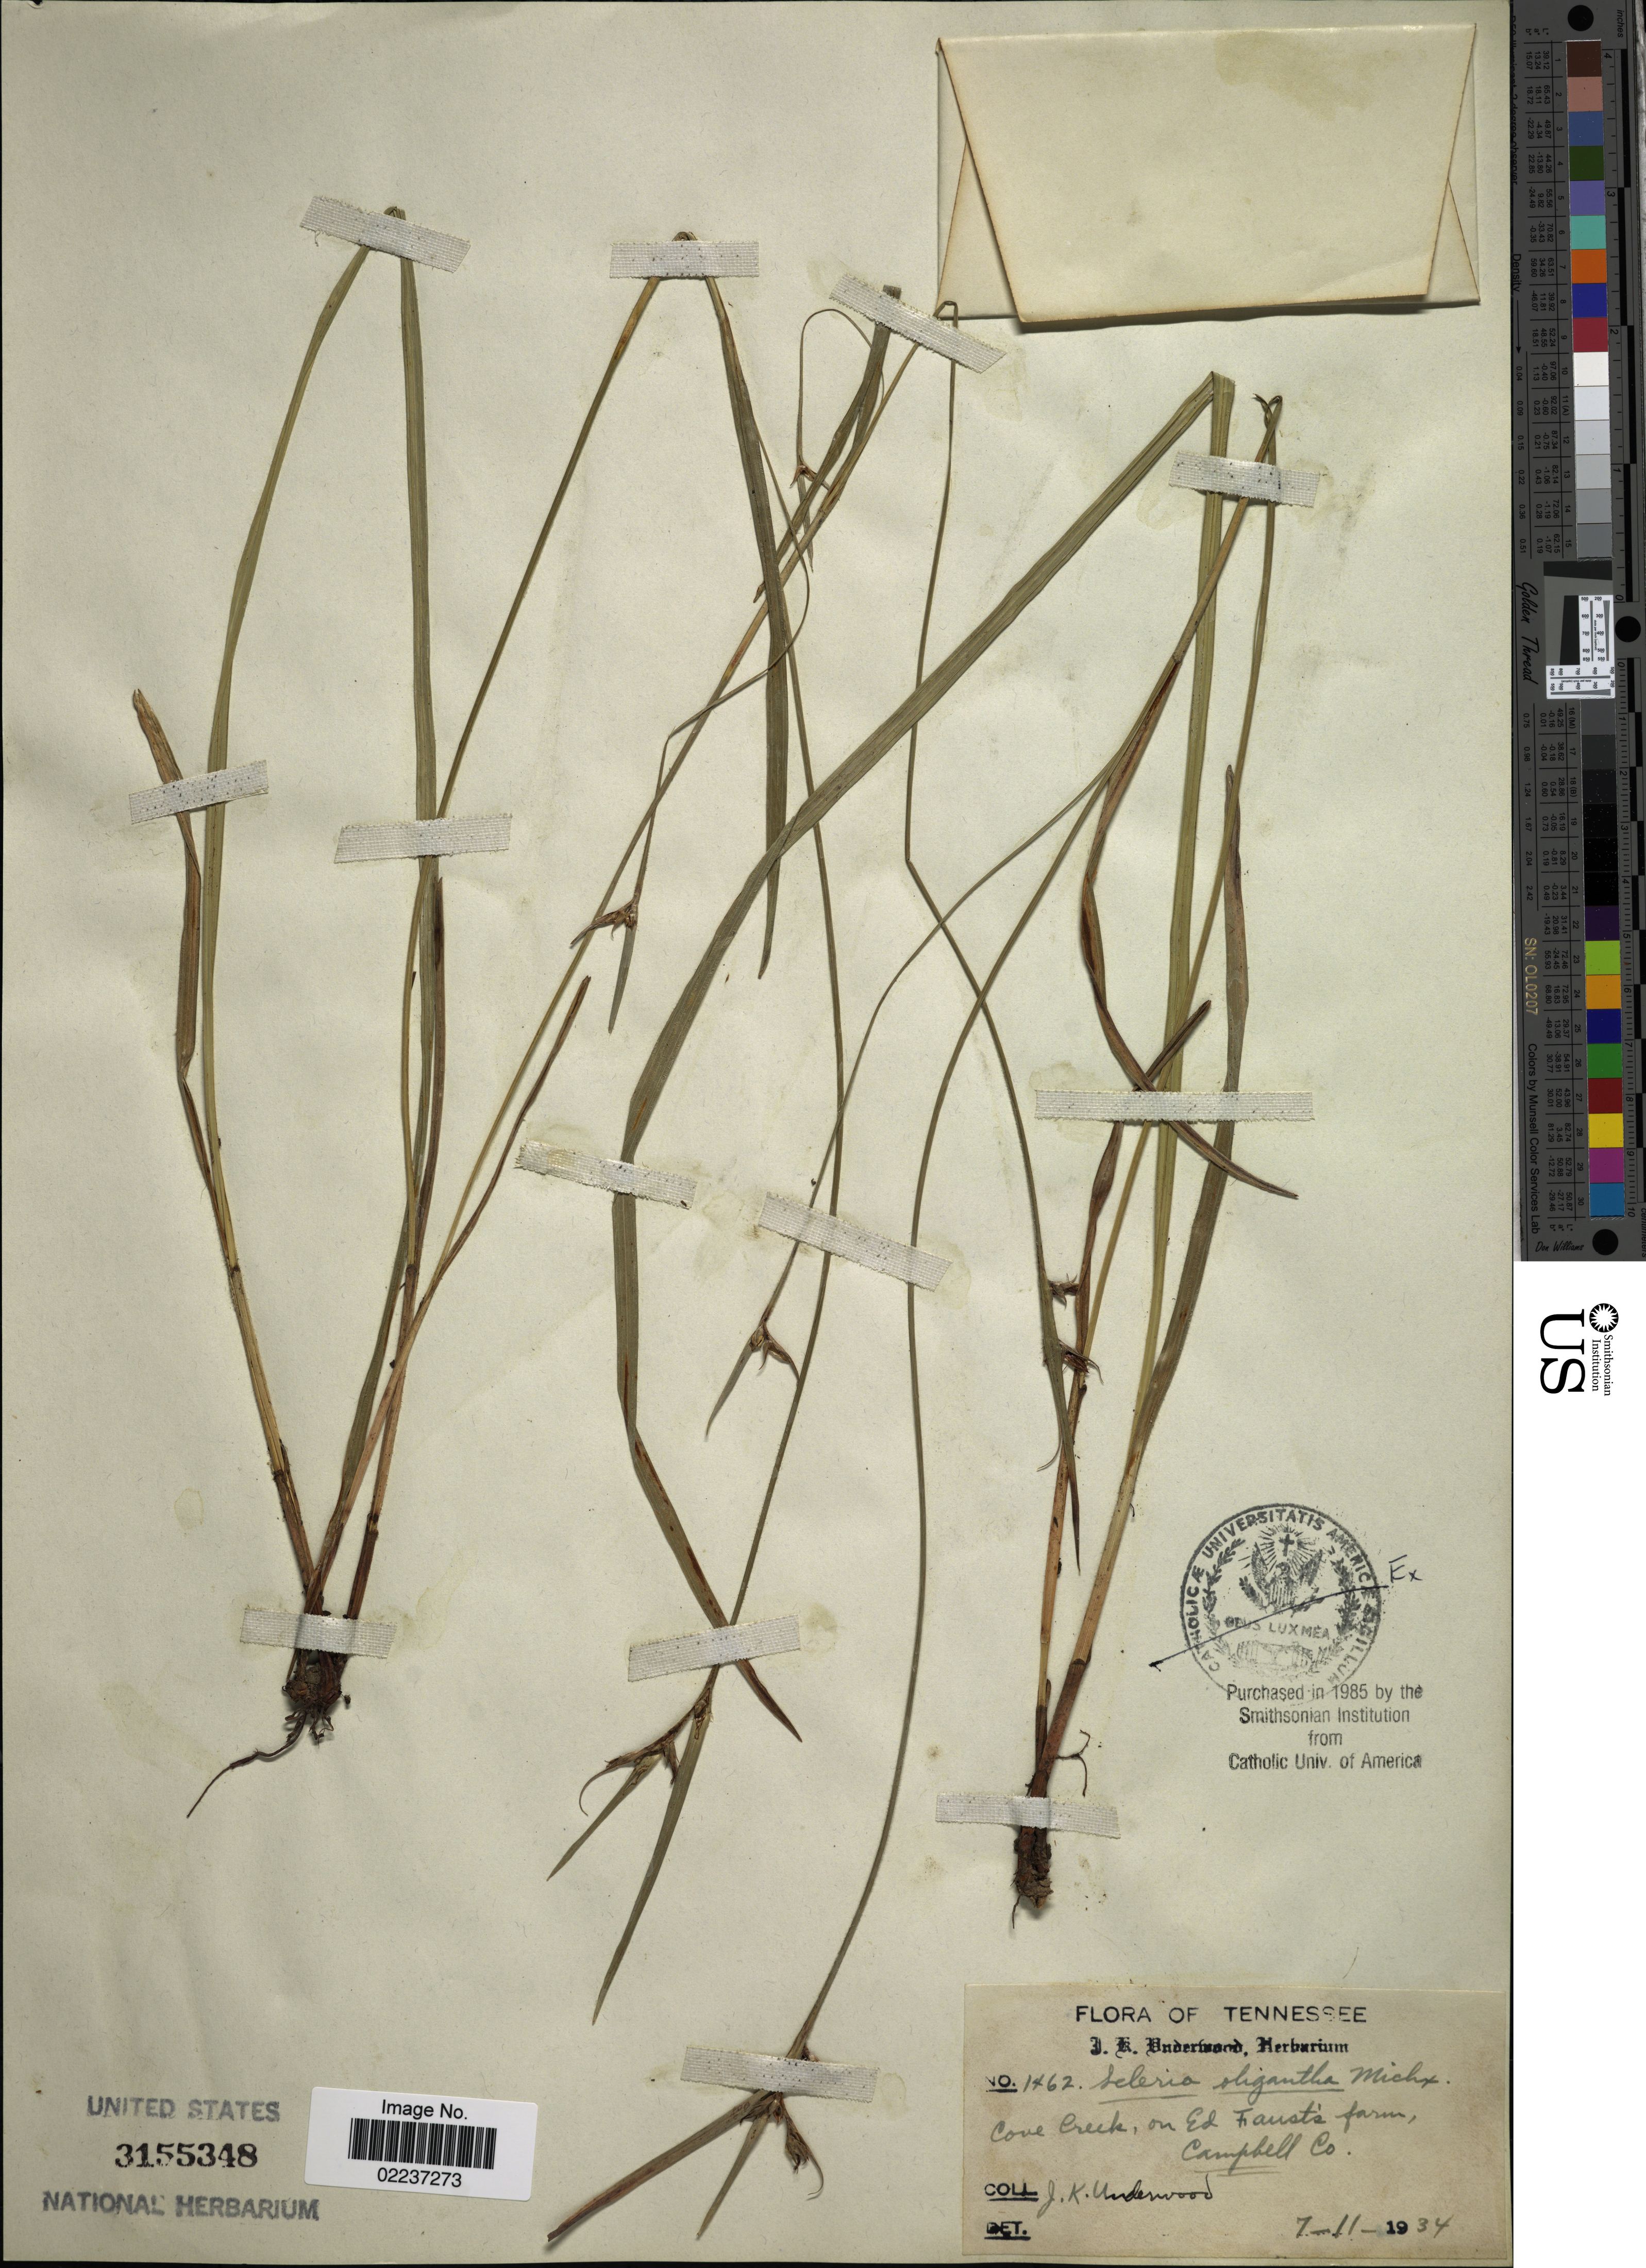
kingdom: Plantae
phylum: Tracheophyta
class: Liliopsida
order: Poales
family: Cyperaceae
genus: Scleria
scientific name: Scleria oligantha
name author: Michx.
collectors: J. K. Underwood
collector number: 1462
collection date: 1934-07-11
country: United States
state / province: Tennessee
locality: Cove Creek, on Ed Fausts' farm, Campbell Co.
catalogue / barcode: US 3155348